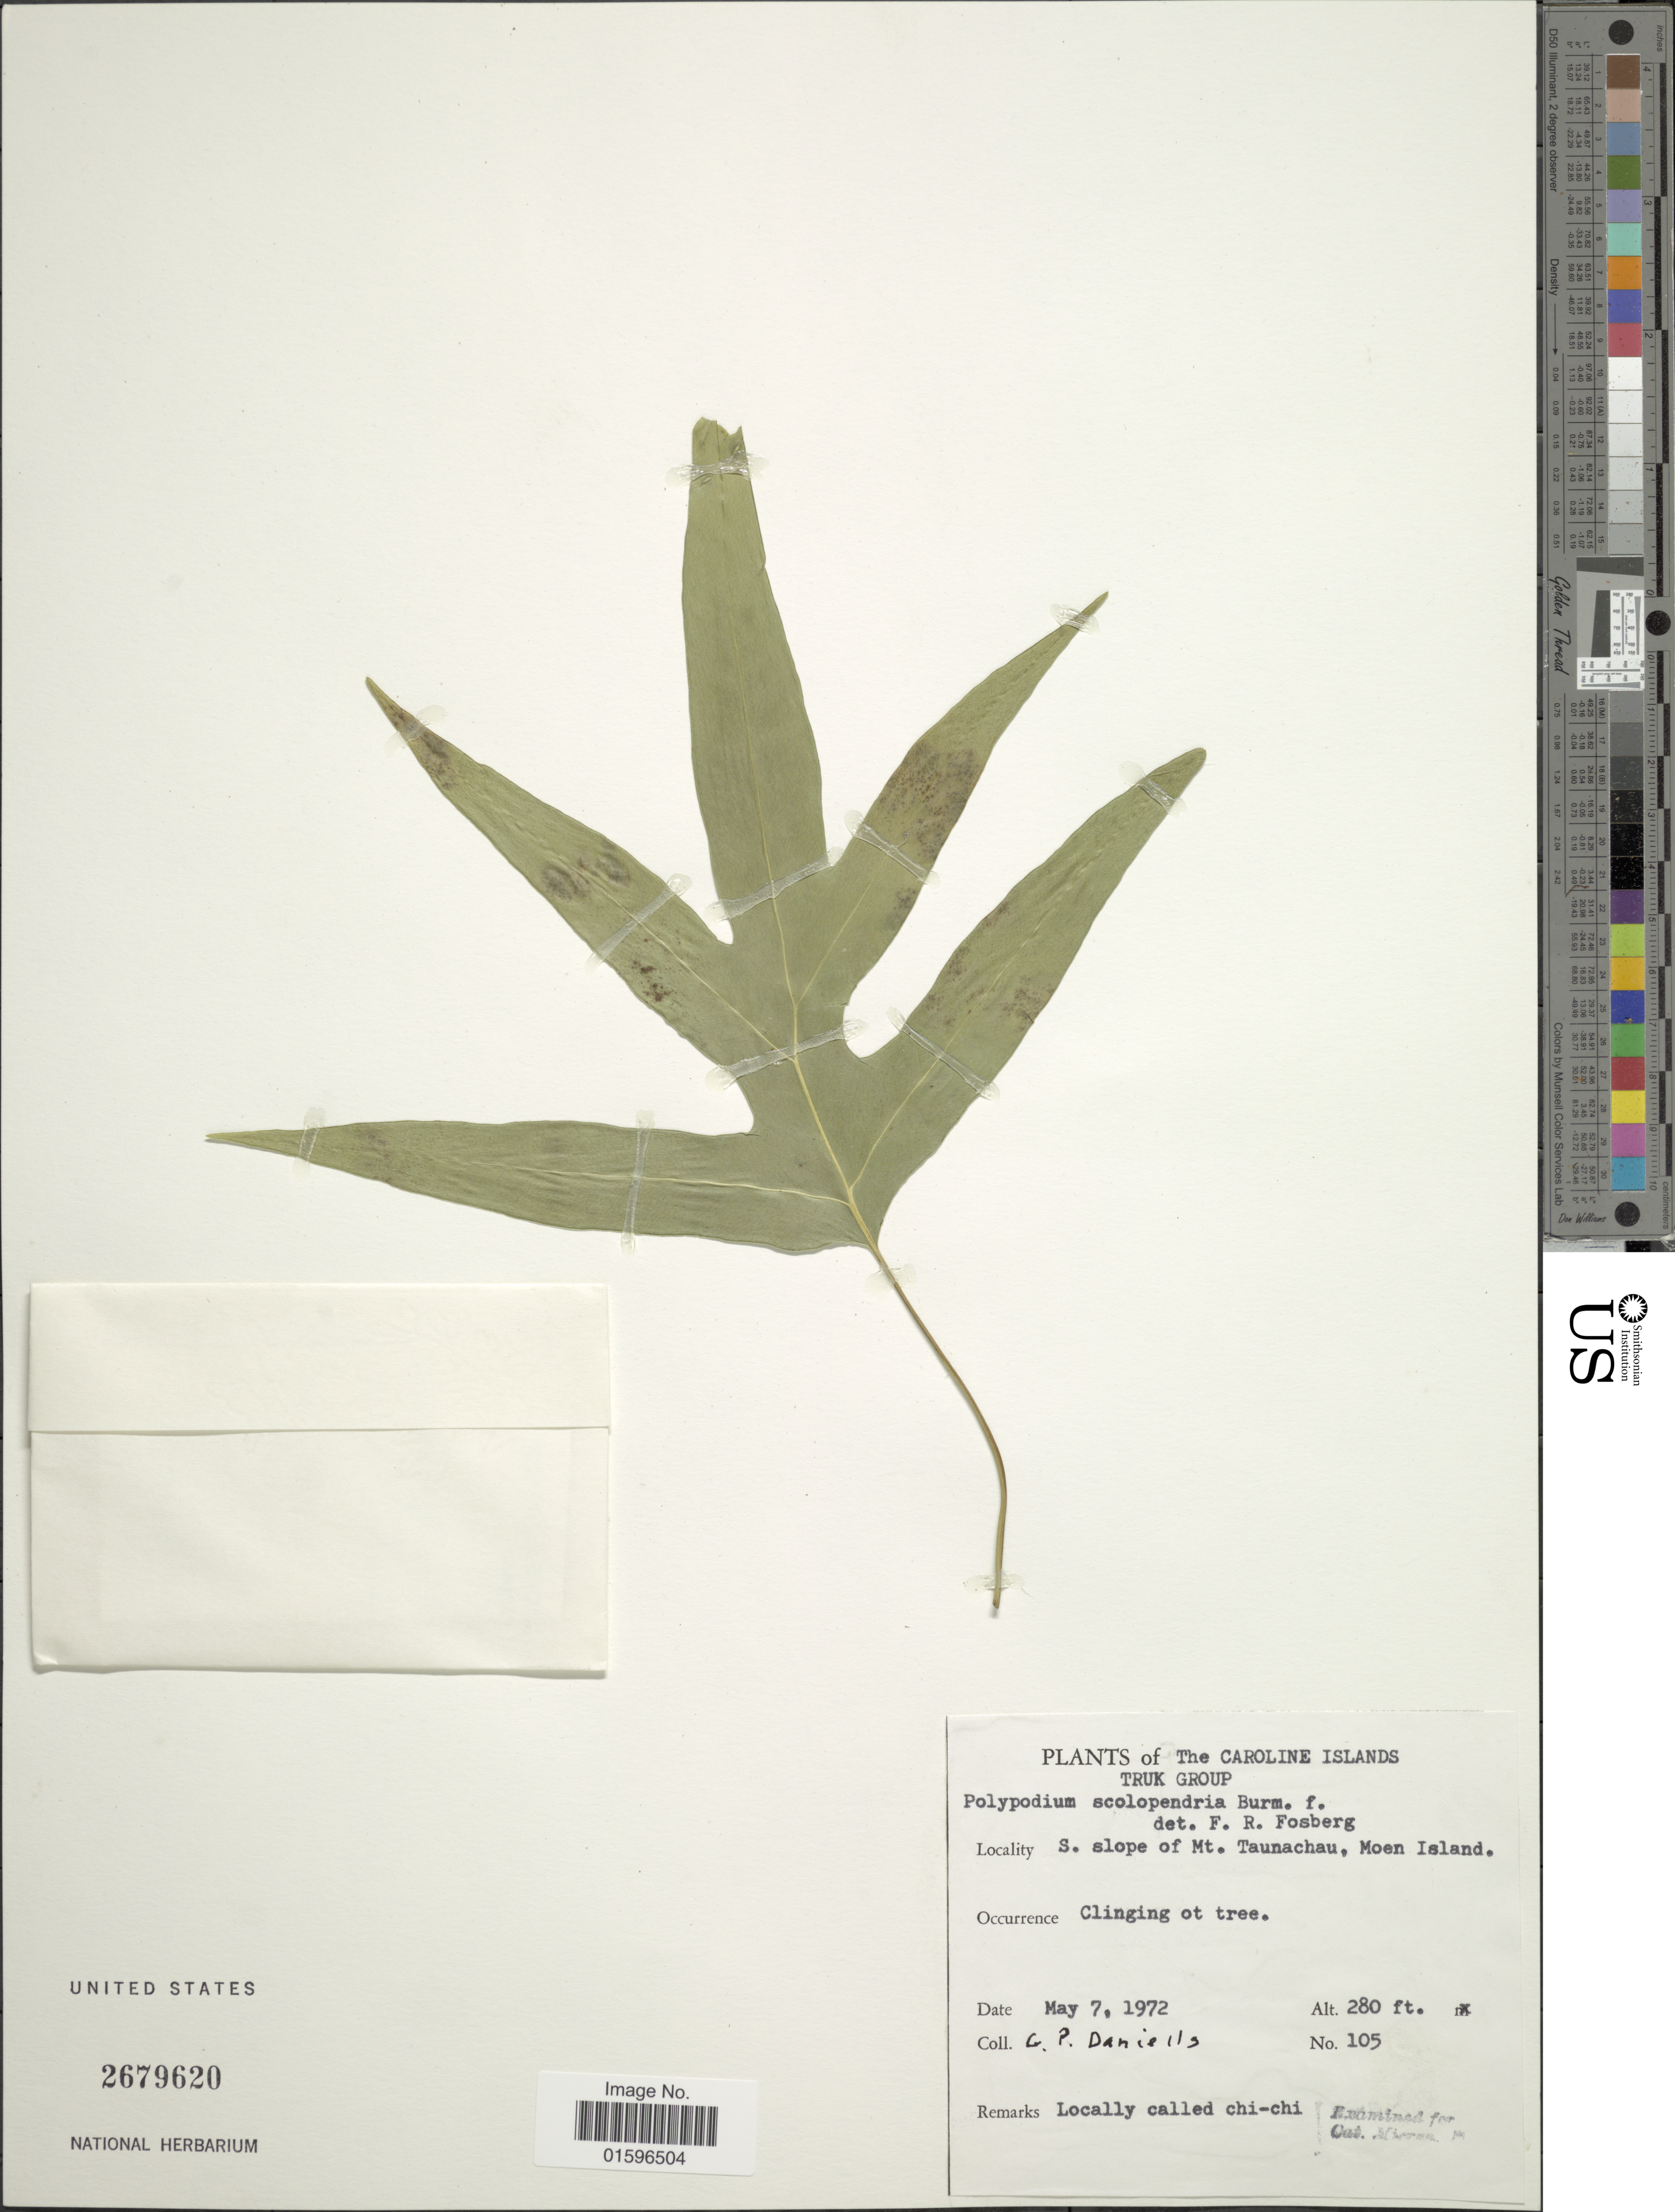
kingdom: Plantae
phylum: Tracheophyta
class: Polypodiopsida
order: Polypodiales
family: Polypodiaceae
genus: Polypodium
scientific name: Polypodium scolopendria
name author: Burm. f.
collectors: G. Daniells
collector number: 105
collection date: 1972-05-07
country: Micronesia, Federated States of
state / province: Truk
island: Moen [Wono]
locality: Carolines Islands, Truk Group, S. slope of Mt. Taunachau, Moen Island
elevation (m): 85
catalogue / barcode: US 2679620